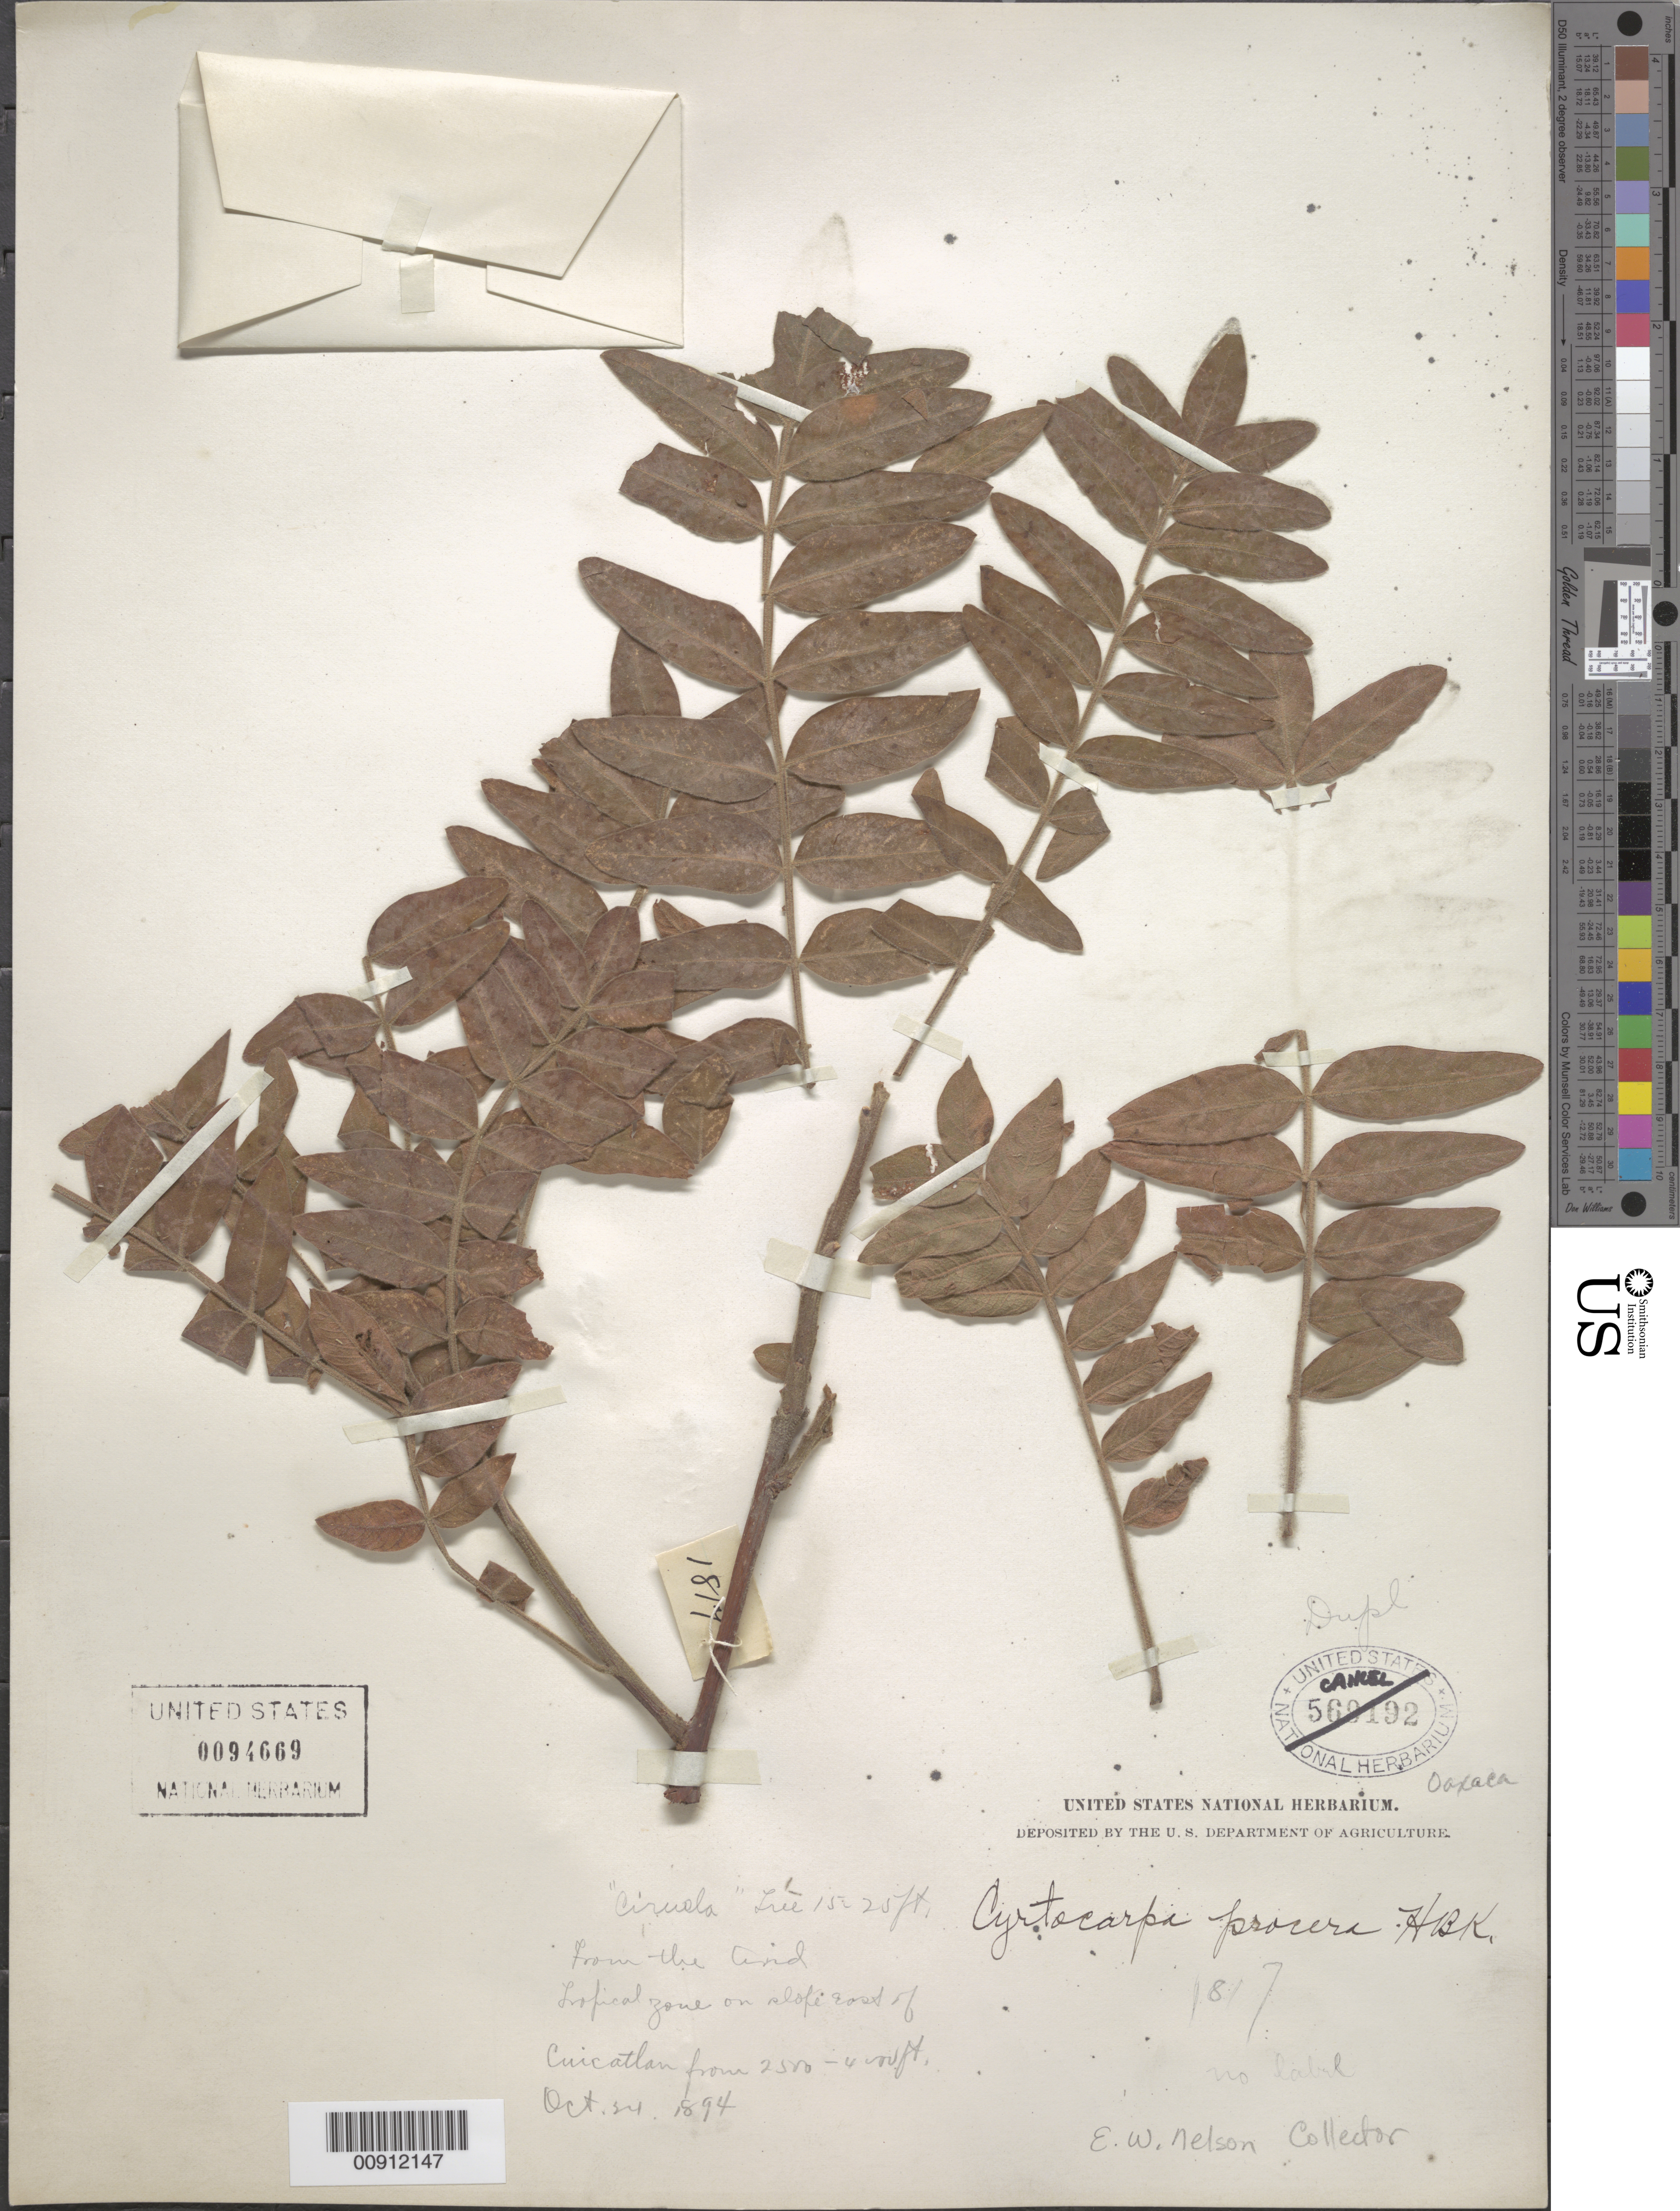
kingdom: Plantae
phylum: Tracheophyta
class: Magnoliopsida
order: Sapindales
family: Anacardiaceae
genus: Cyrtocarpa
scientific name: Cyrtocarpa procera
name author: Kunth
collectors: E. W. Nelson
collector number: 1817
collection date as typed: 24 Oct 1894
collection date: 1894-10-24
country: Mexico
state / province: Oaxaca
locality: East of Cuicatlan.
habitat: Arid Tropical zone on slope.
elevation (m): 762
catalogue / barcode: US 94669